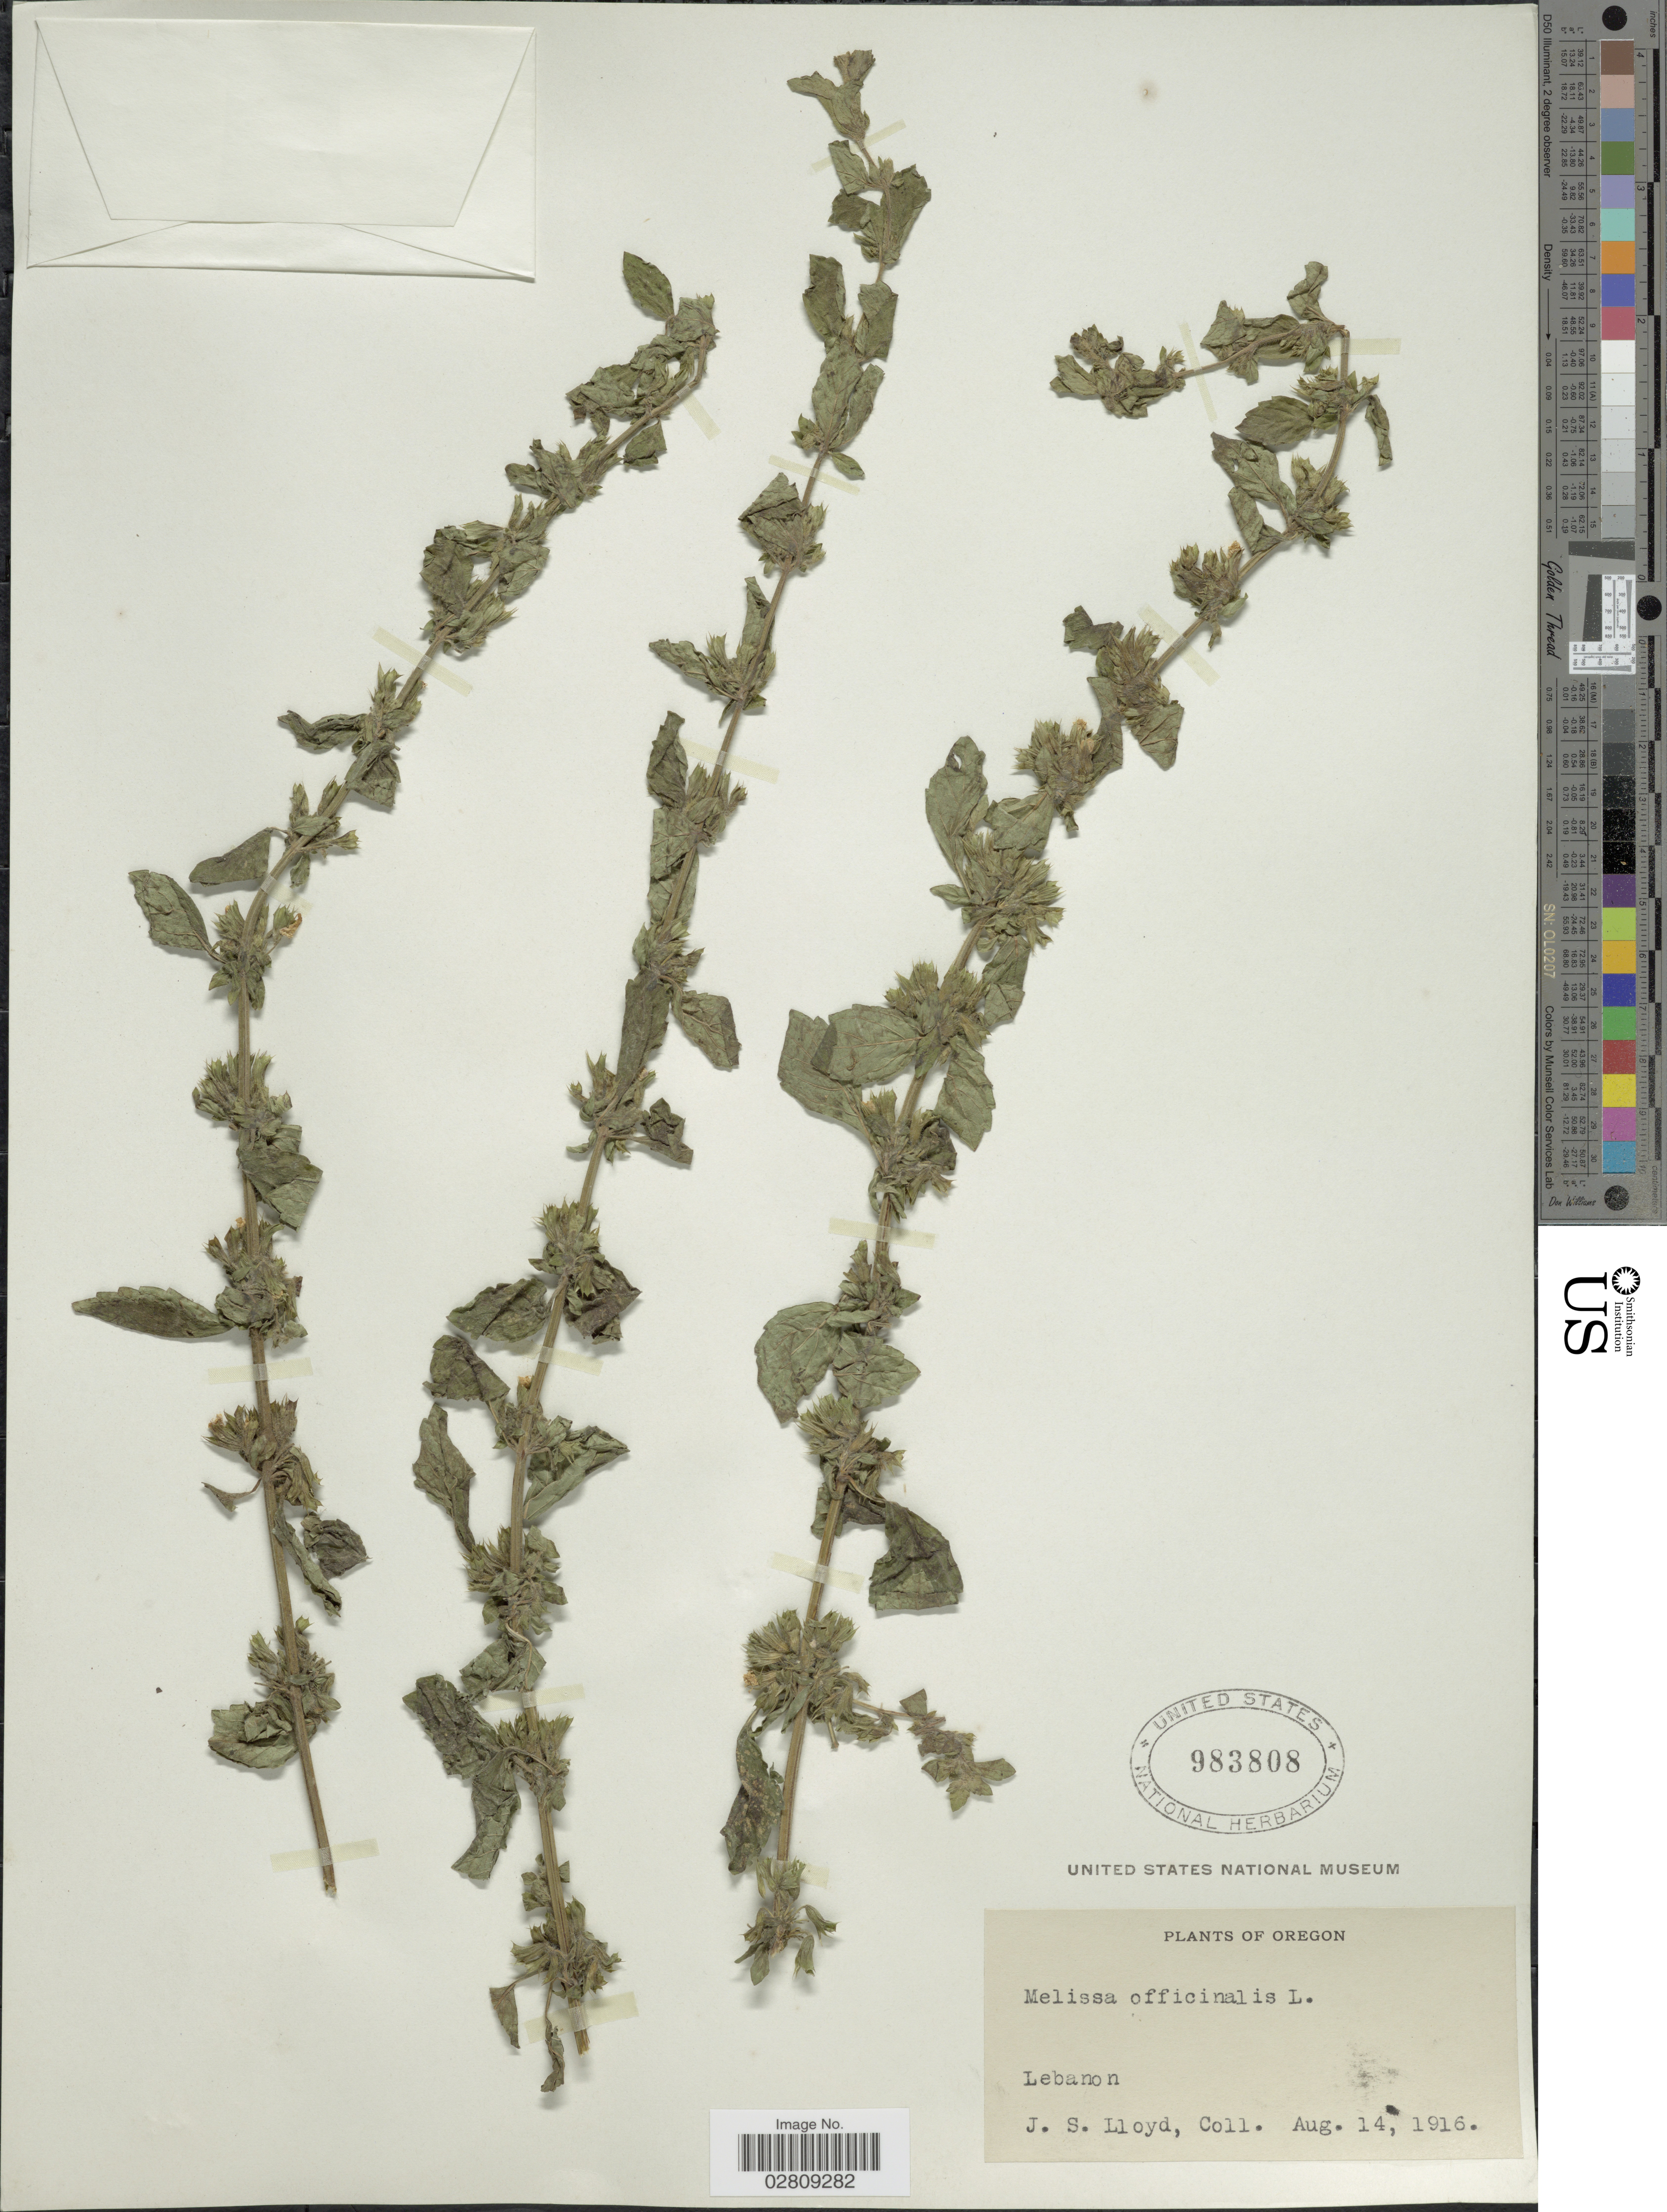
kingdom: Plantae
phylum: Tracheophyta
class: Magnoliopsida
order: Lamiales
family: Lamiaceae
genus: Melissa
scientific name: Melissa officinalis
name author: L.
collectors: J. Lloyd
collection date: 1916-08-14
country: United States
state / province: Oregon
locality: Lebanon.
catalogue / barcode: US 983808